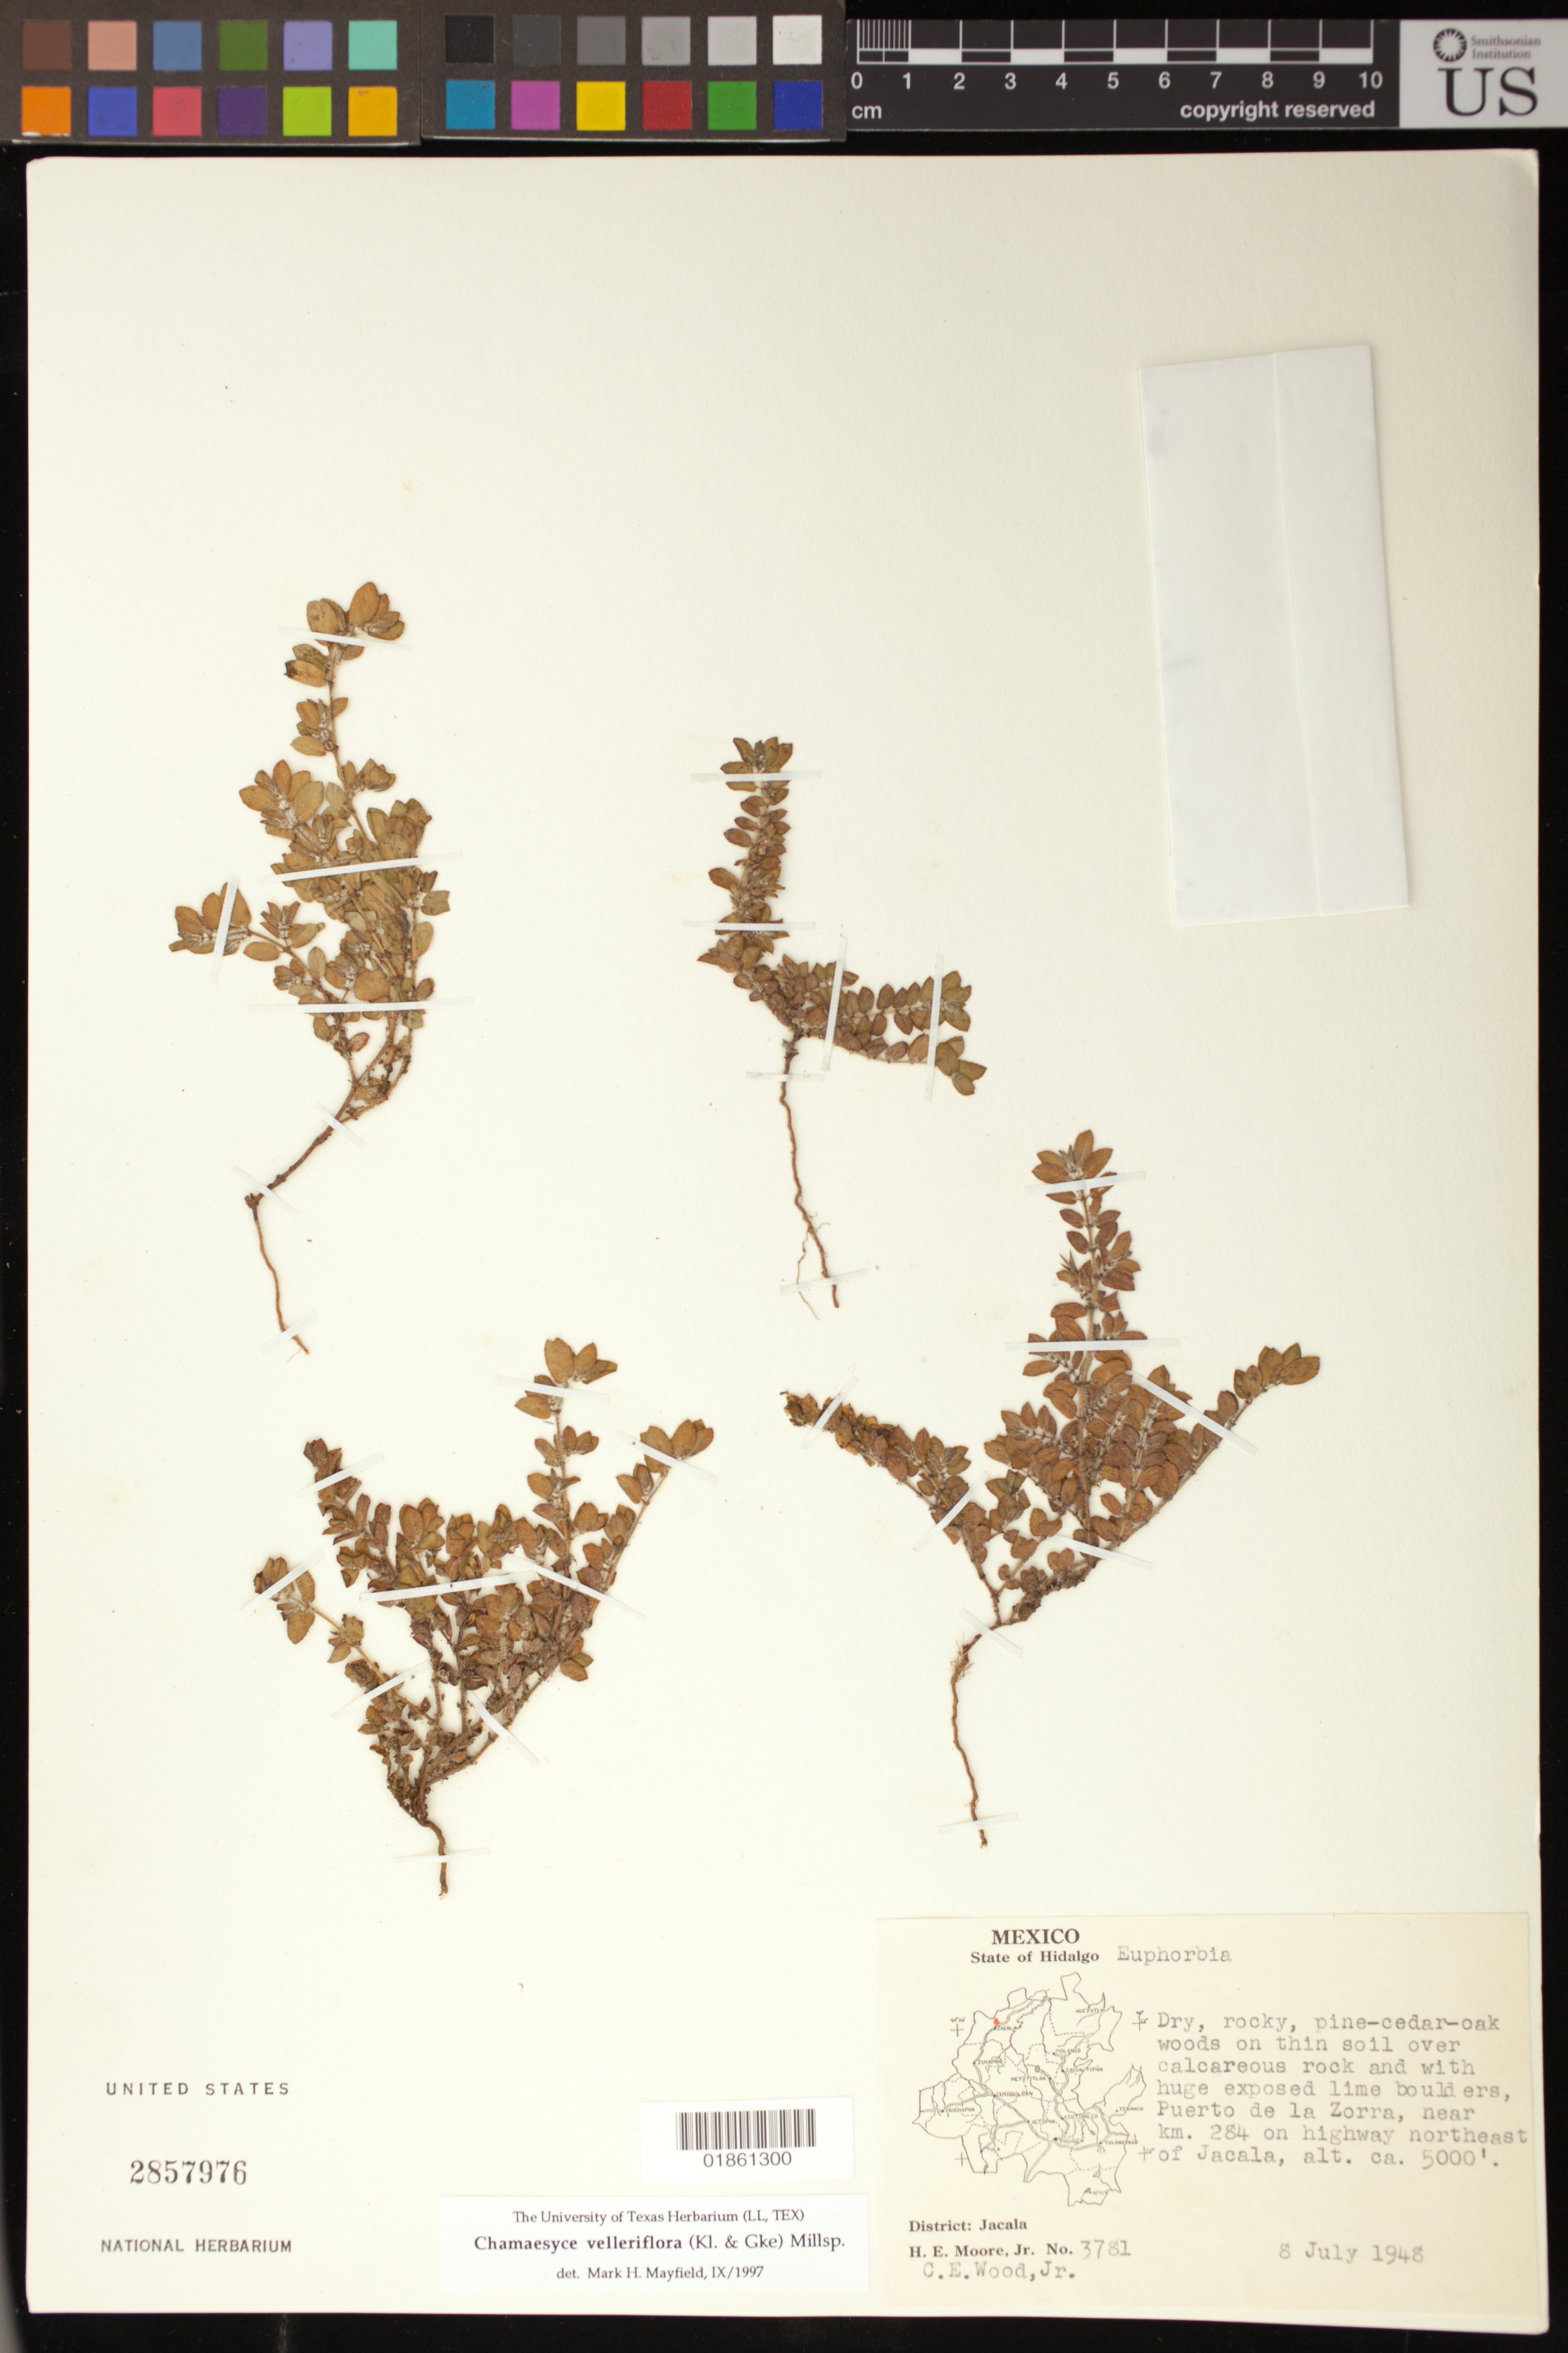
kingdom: Plantae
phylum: Tracheophyta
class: Magnoliopsida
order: Malpighiales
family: Euphorbiaceae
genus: Euphorbia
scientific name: Euphorbia velleriflora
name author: (Klotzsch & Garcke) Boiss.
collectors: H. E. Moore & C. Wood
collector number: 3781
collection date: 1948-07-08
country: Mexico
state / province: Hidalgo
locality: Puerto de la Zorra, near km. 284 on highway northeast of Jacala;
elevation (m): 1524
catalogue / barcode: US 2857976